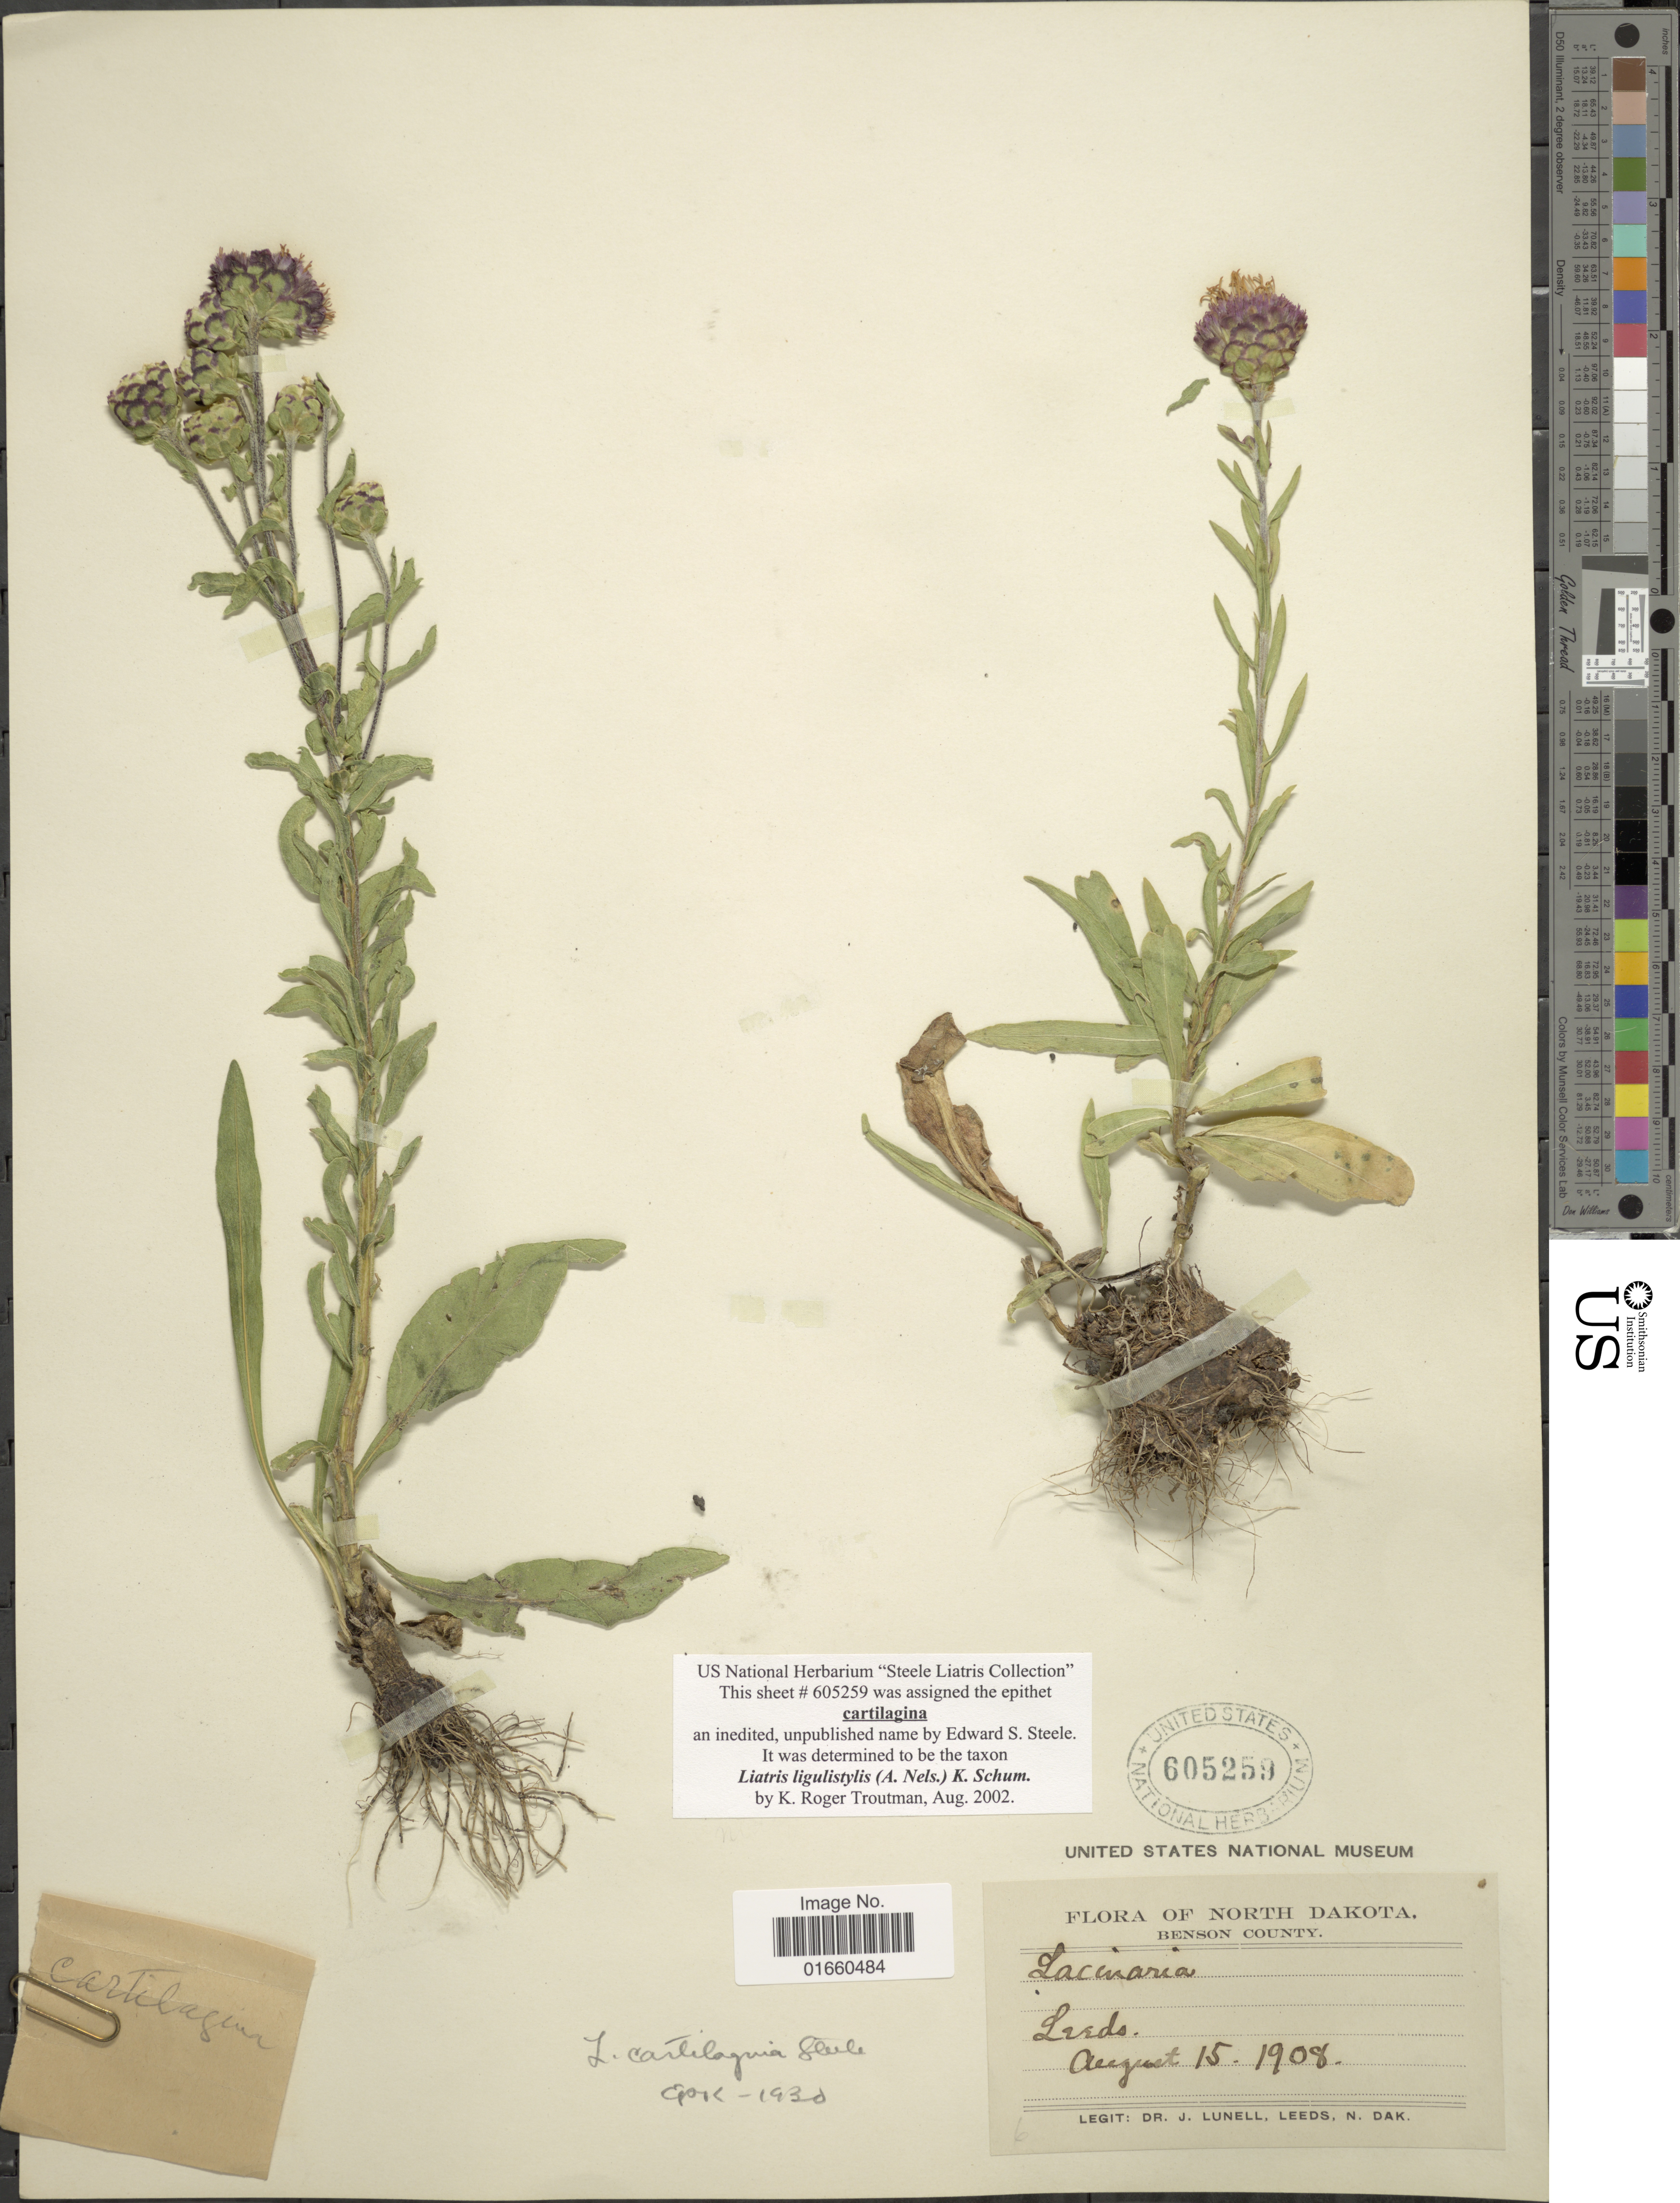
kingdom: Plantae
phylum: Tracheophyta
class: Magnoliopsida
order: Asterales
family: Asteraceae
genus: Liatris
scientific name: Liatris ligulistylis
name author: (A. Nelson) K. Schum.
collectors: J. Lunell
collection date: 1908-08-15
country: United States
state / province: North Dakota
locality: Leeds. Benson County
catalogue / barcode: US 605259